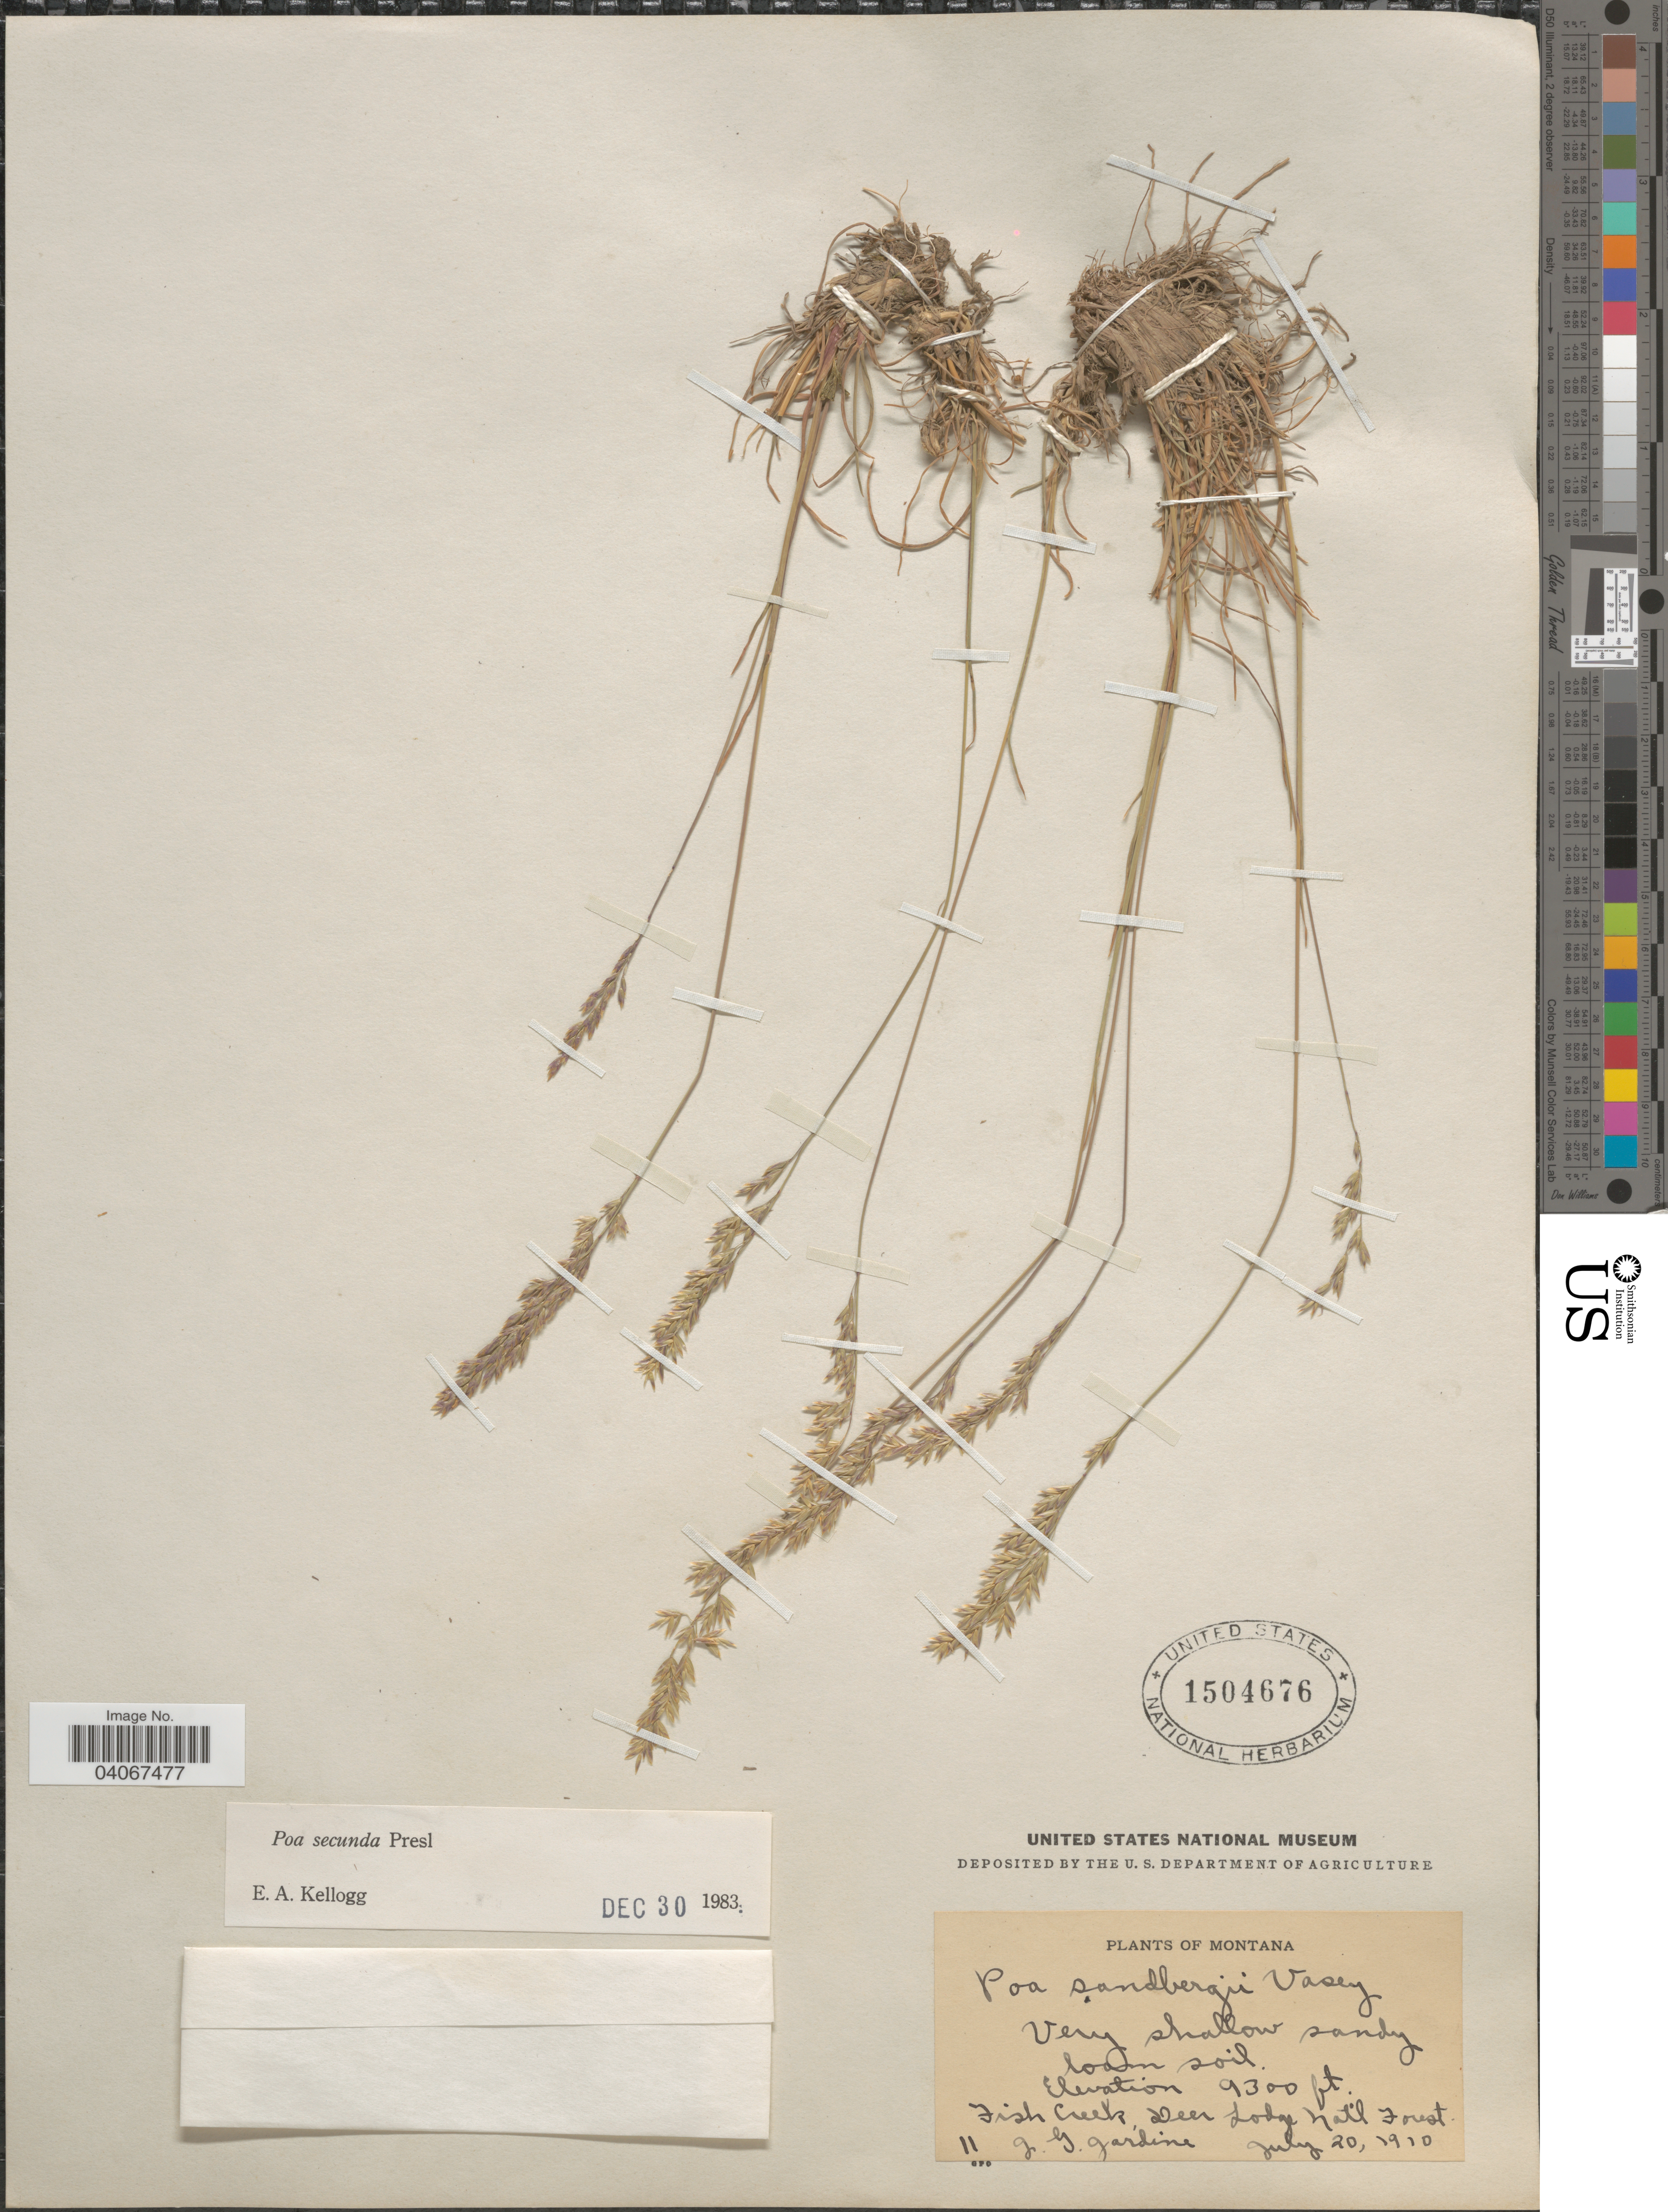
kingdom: Plantae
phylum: Tracheophyta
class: Liliopsida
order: Poales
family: Poaceae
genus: Poa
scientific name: Poa secunda subsp. secunda var. secunda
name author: J. Presl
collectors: J. T. Jardine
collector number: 11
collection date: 1910-07-20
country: United States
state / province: Montana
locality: Fish Creek, Deer Lodge Nat'l Forest.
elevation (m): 2835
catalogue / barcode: US 1504676